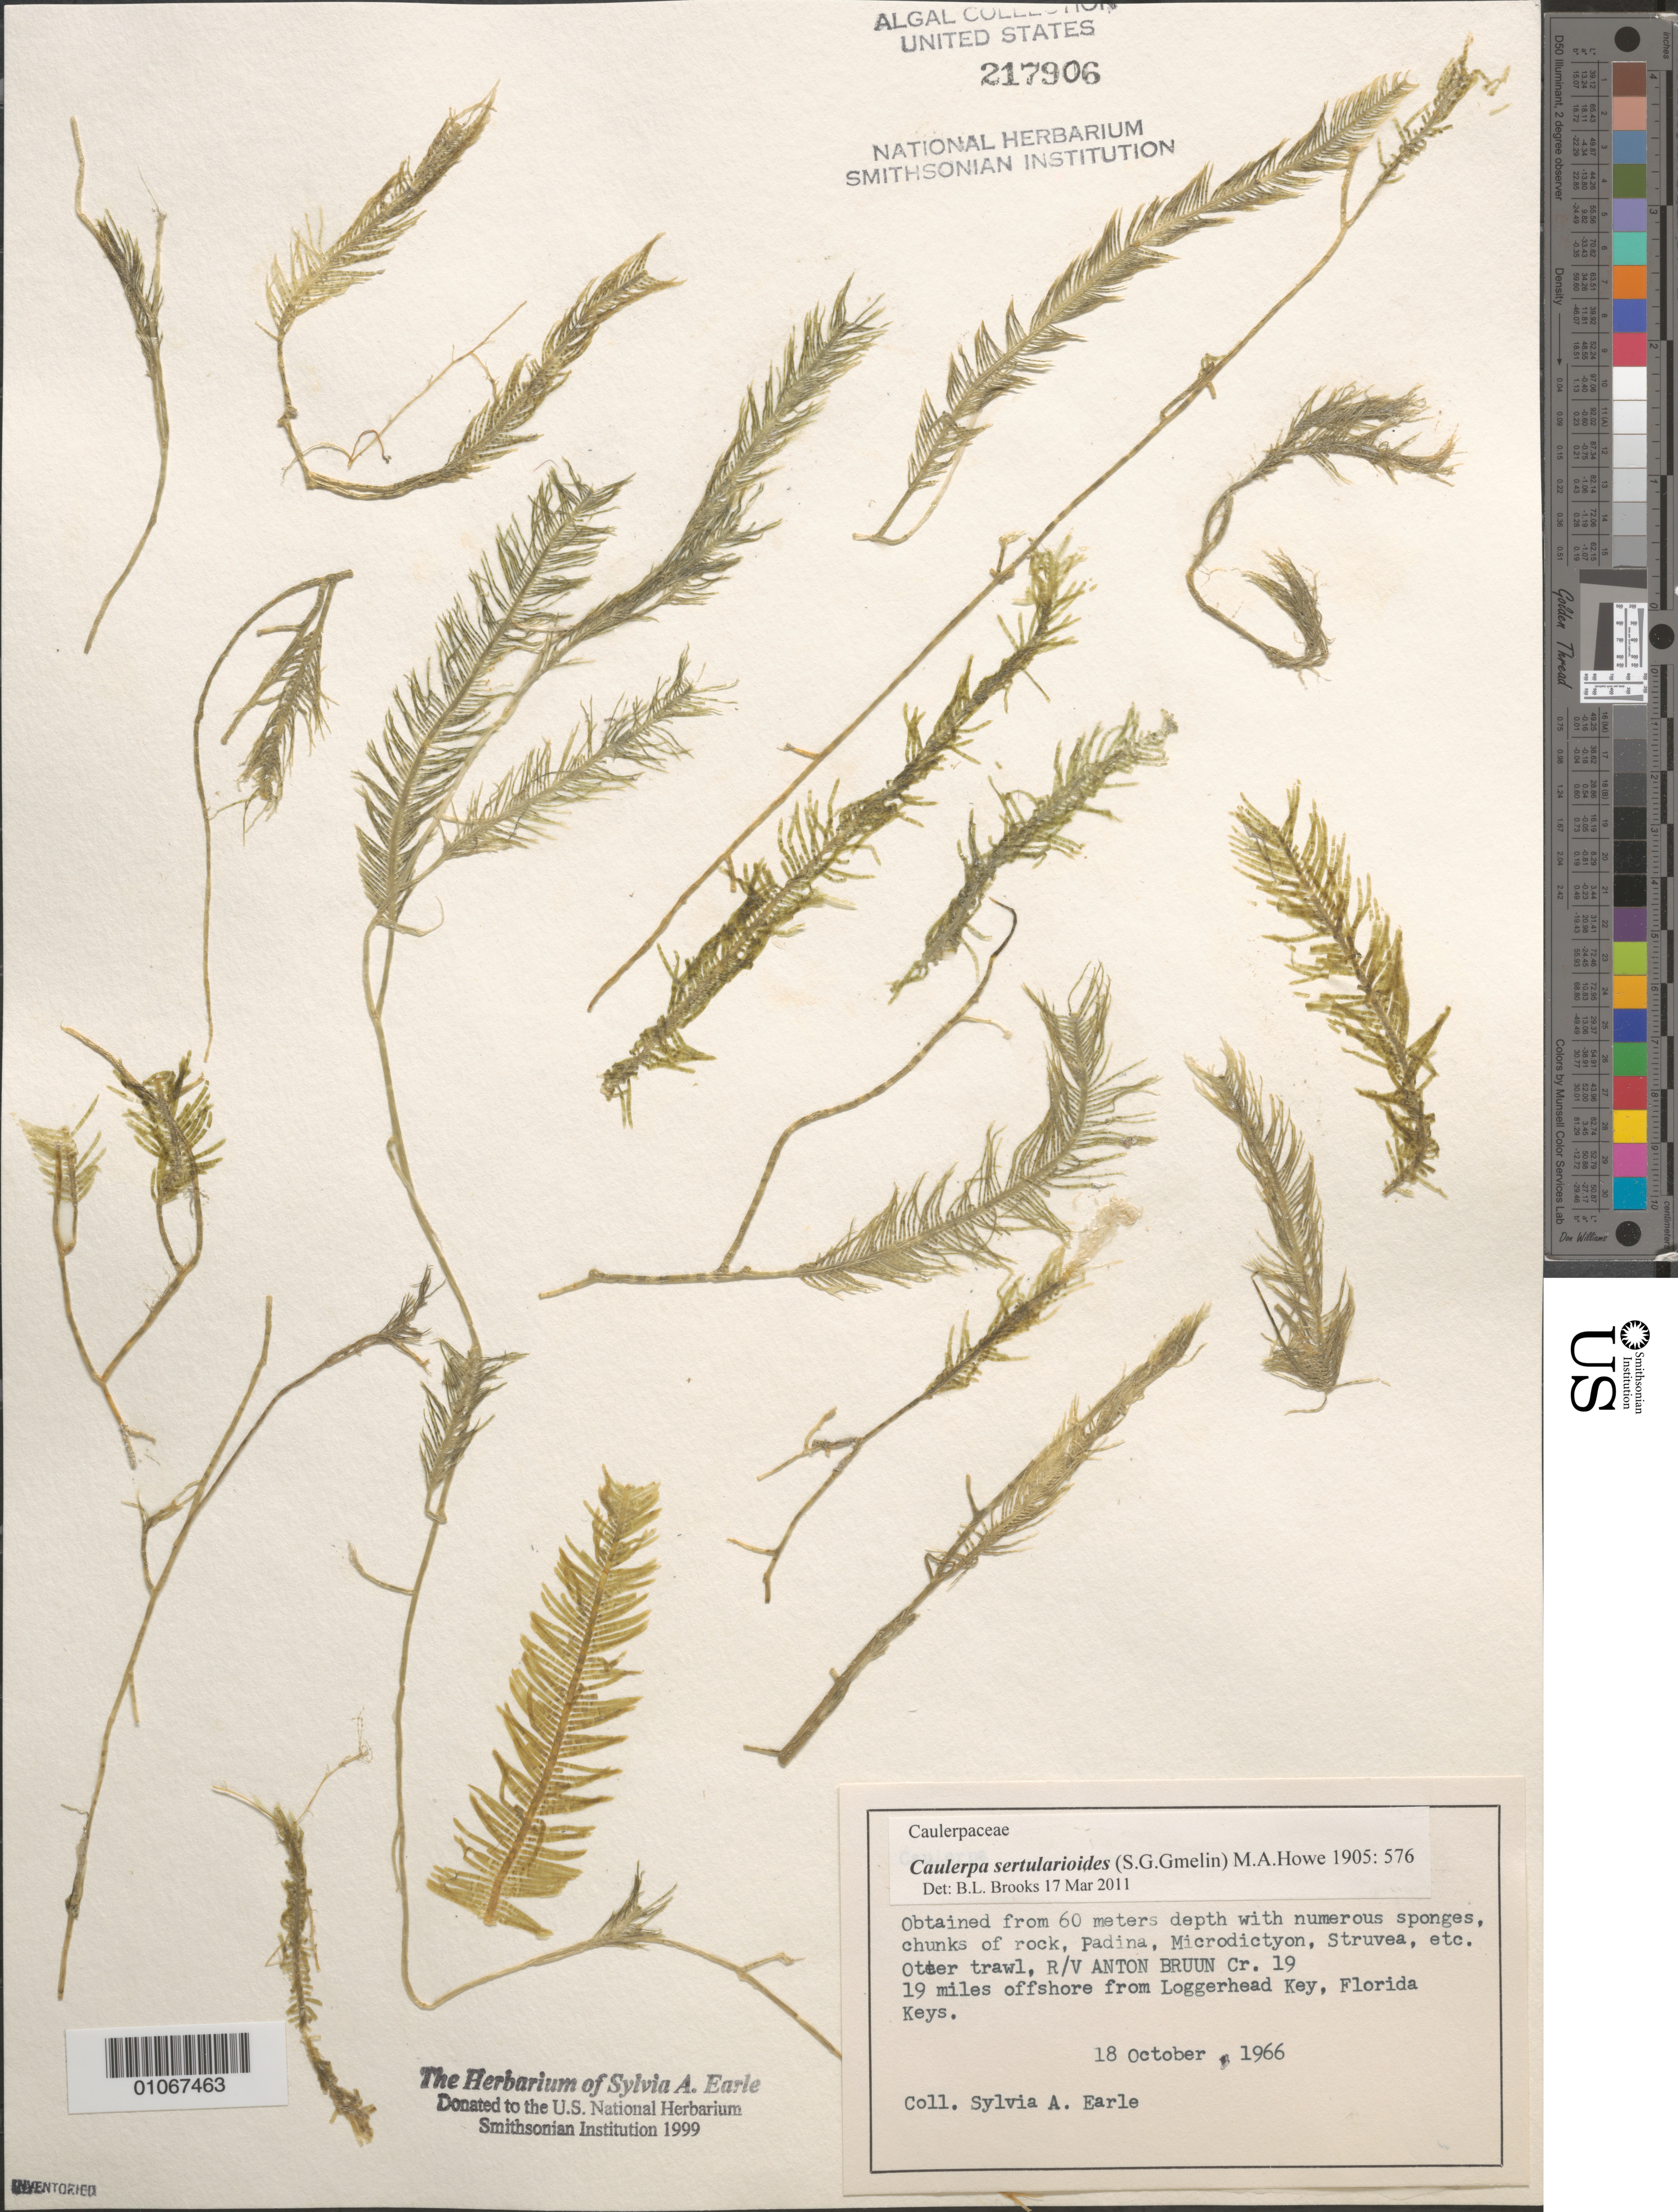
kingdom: Plantae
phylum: Chlorophyta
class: Ulvophyceae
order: Bryopsidales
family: Caulerpaceae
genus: Caulerpa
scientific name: Caulerpa sertularioides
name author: (S.G. Gmel.) M. Howe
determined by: Brooks, B. L., (BOT), Smithsonian Institution - National Museum of Natural History (UNITED STATES)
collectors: S. A. Earle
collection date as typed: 18 Oct 1966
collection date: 1966-10-18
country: United States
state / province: Florida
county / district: Monroe County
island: Dry Tortugas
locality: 19 miles off Loggerhead Key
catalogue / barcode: US 217906